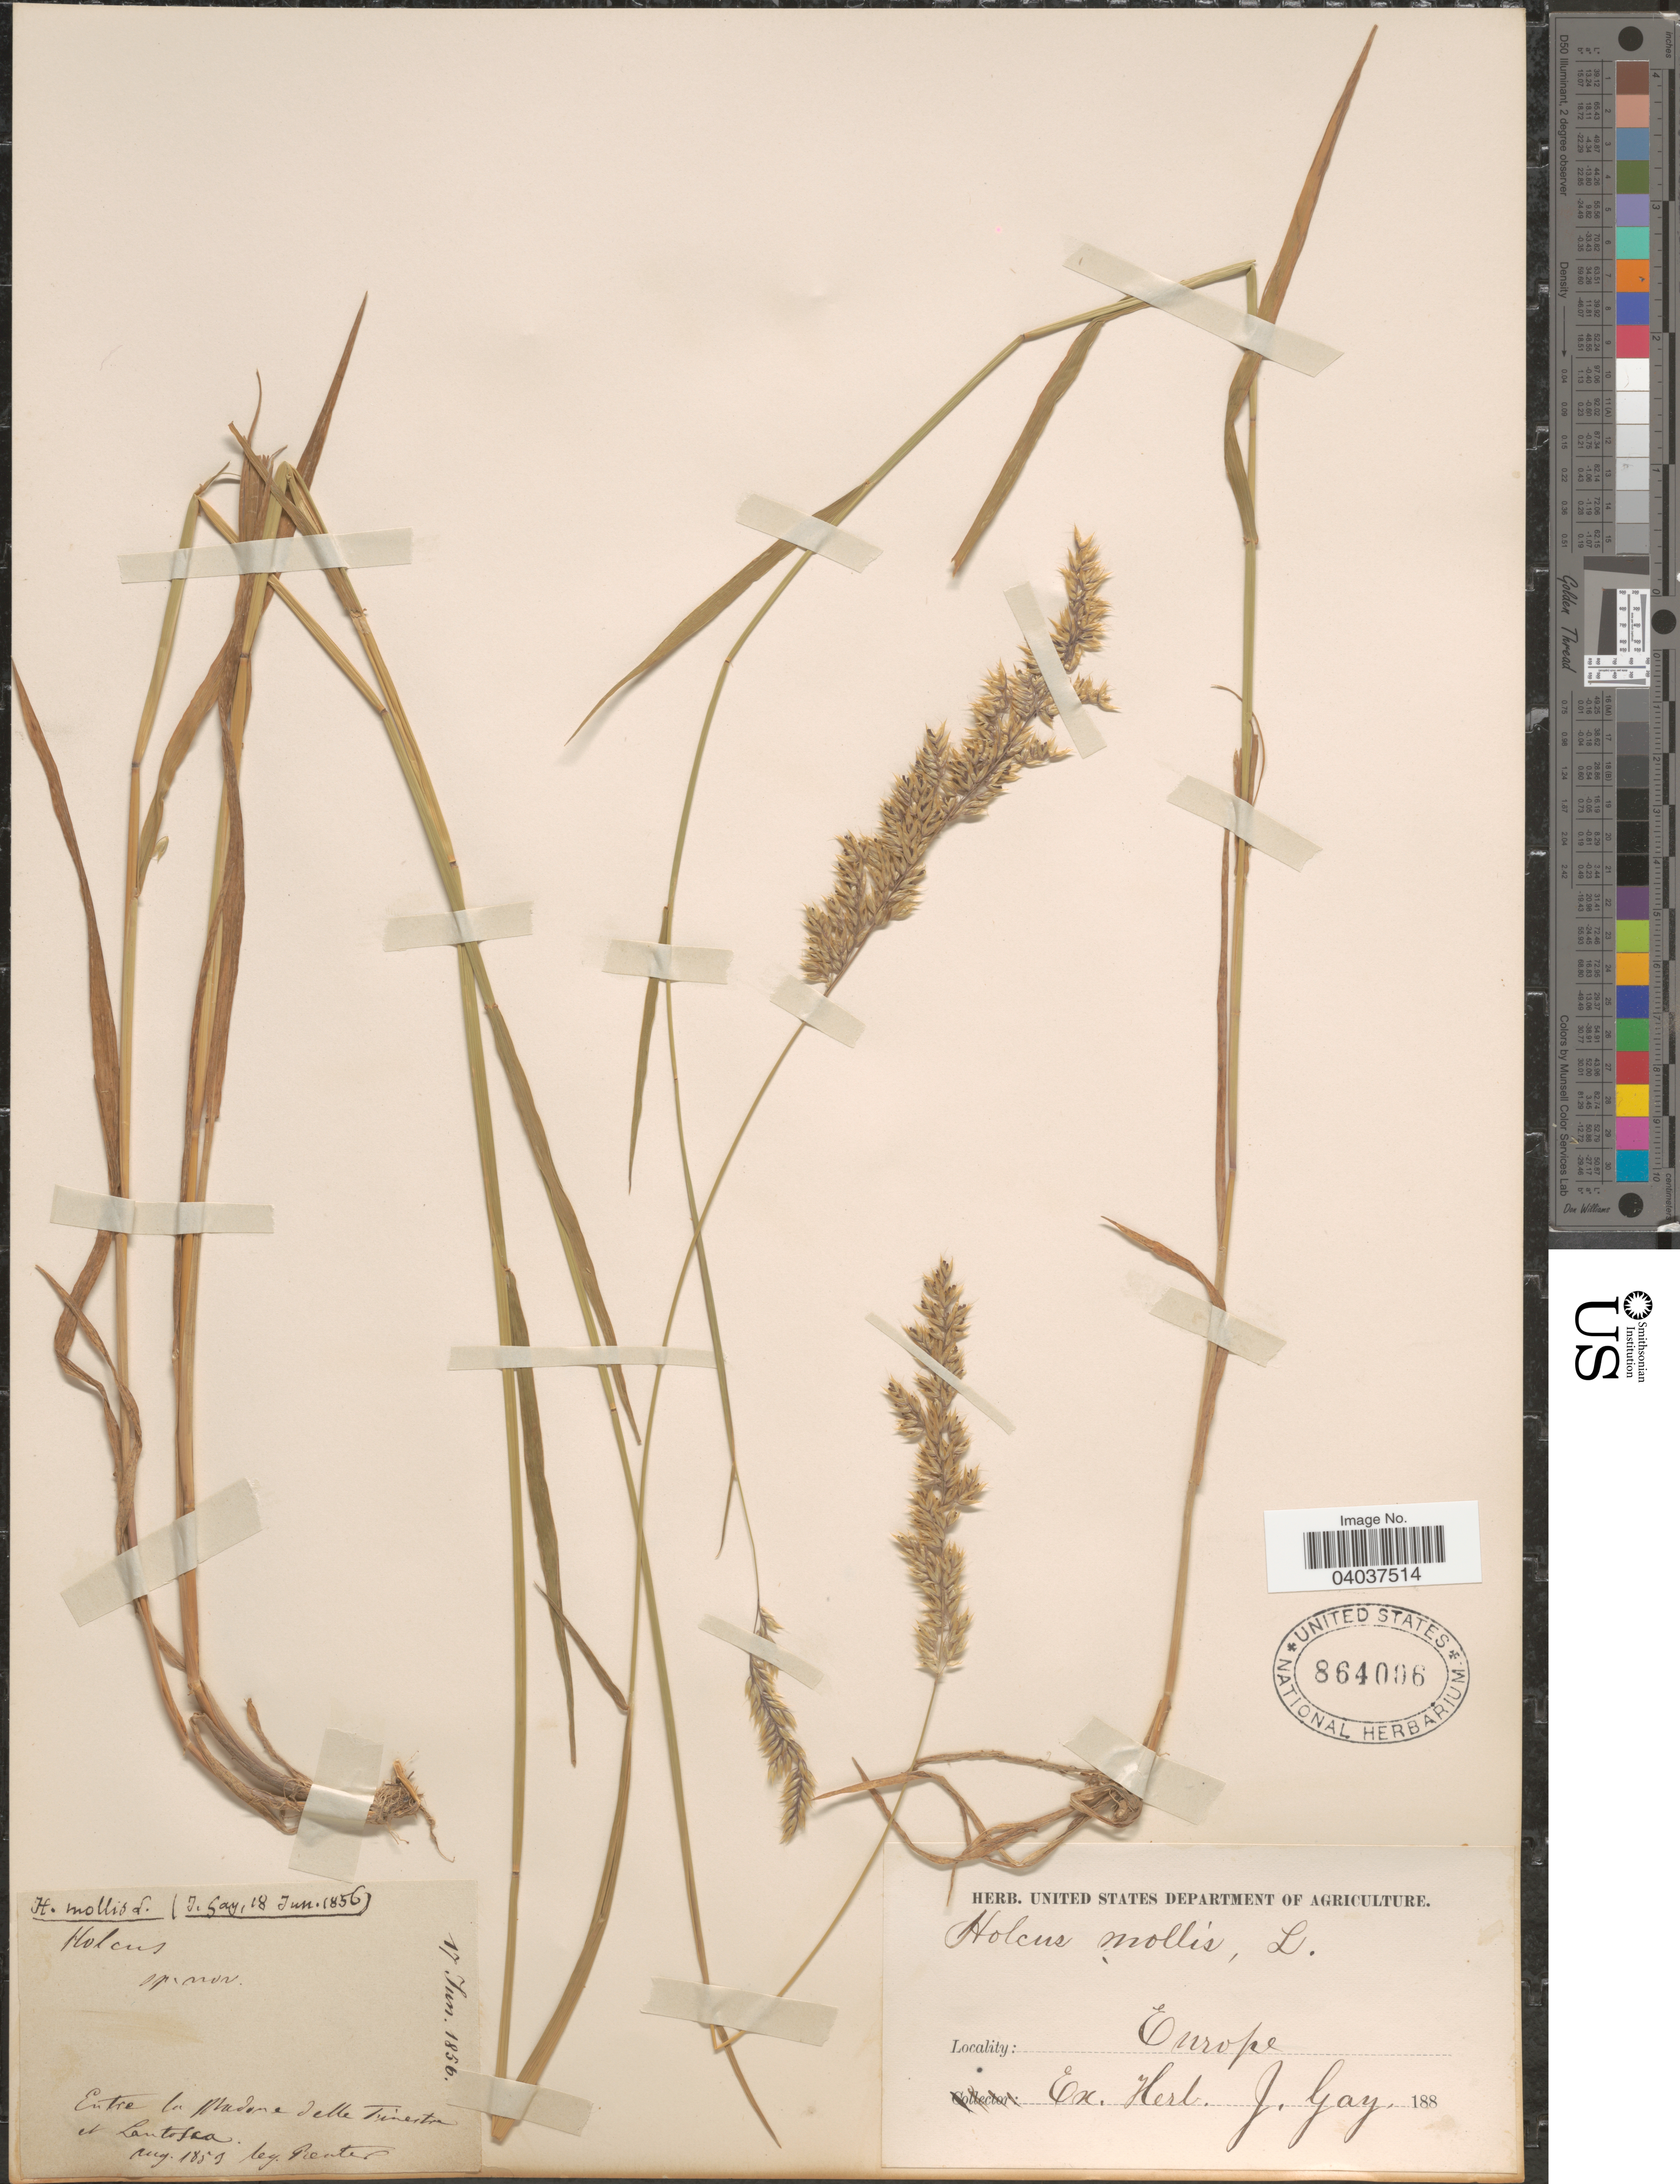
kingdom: Plantae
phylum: Tracheophyta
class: Liliopsida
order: Poales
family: Poaceae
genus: Holcus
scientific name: Holcus mollis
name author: L.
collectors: -. Reuter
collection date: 1859-08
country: France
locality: Europe. Entre le Madere delle Finestra et Lantosca. [interpreted]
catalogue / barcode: US 864096